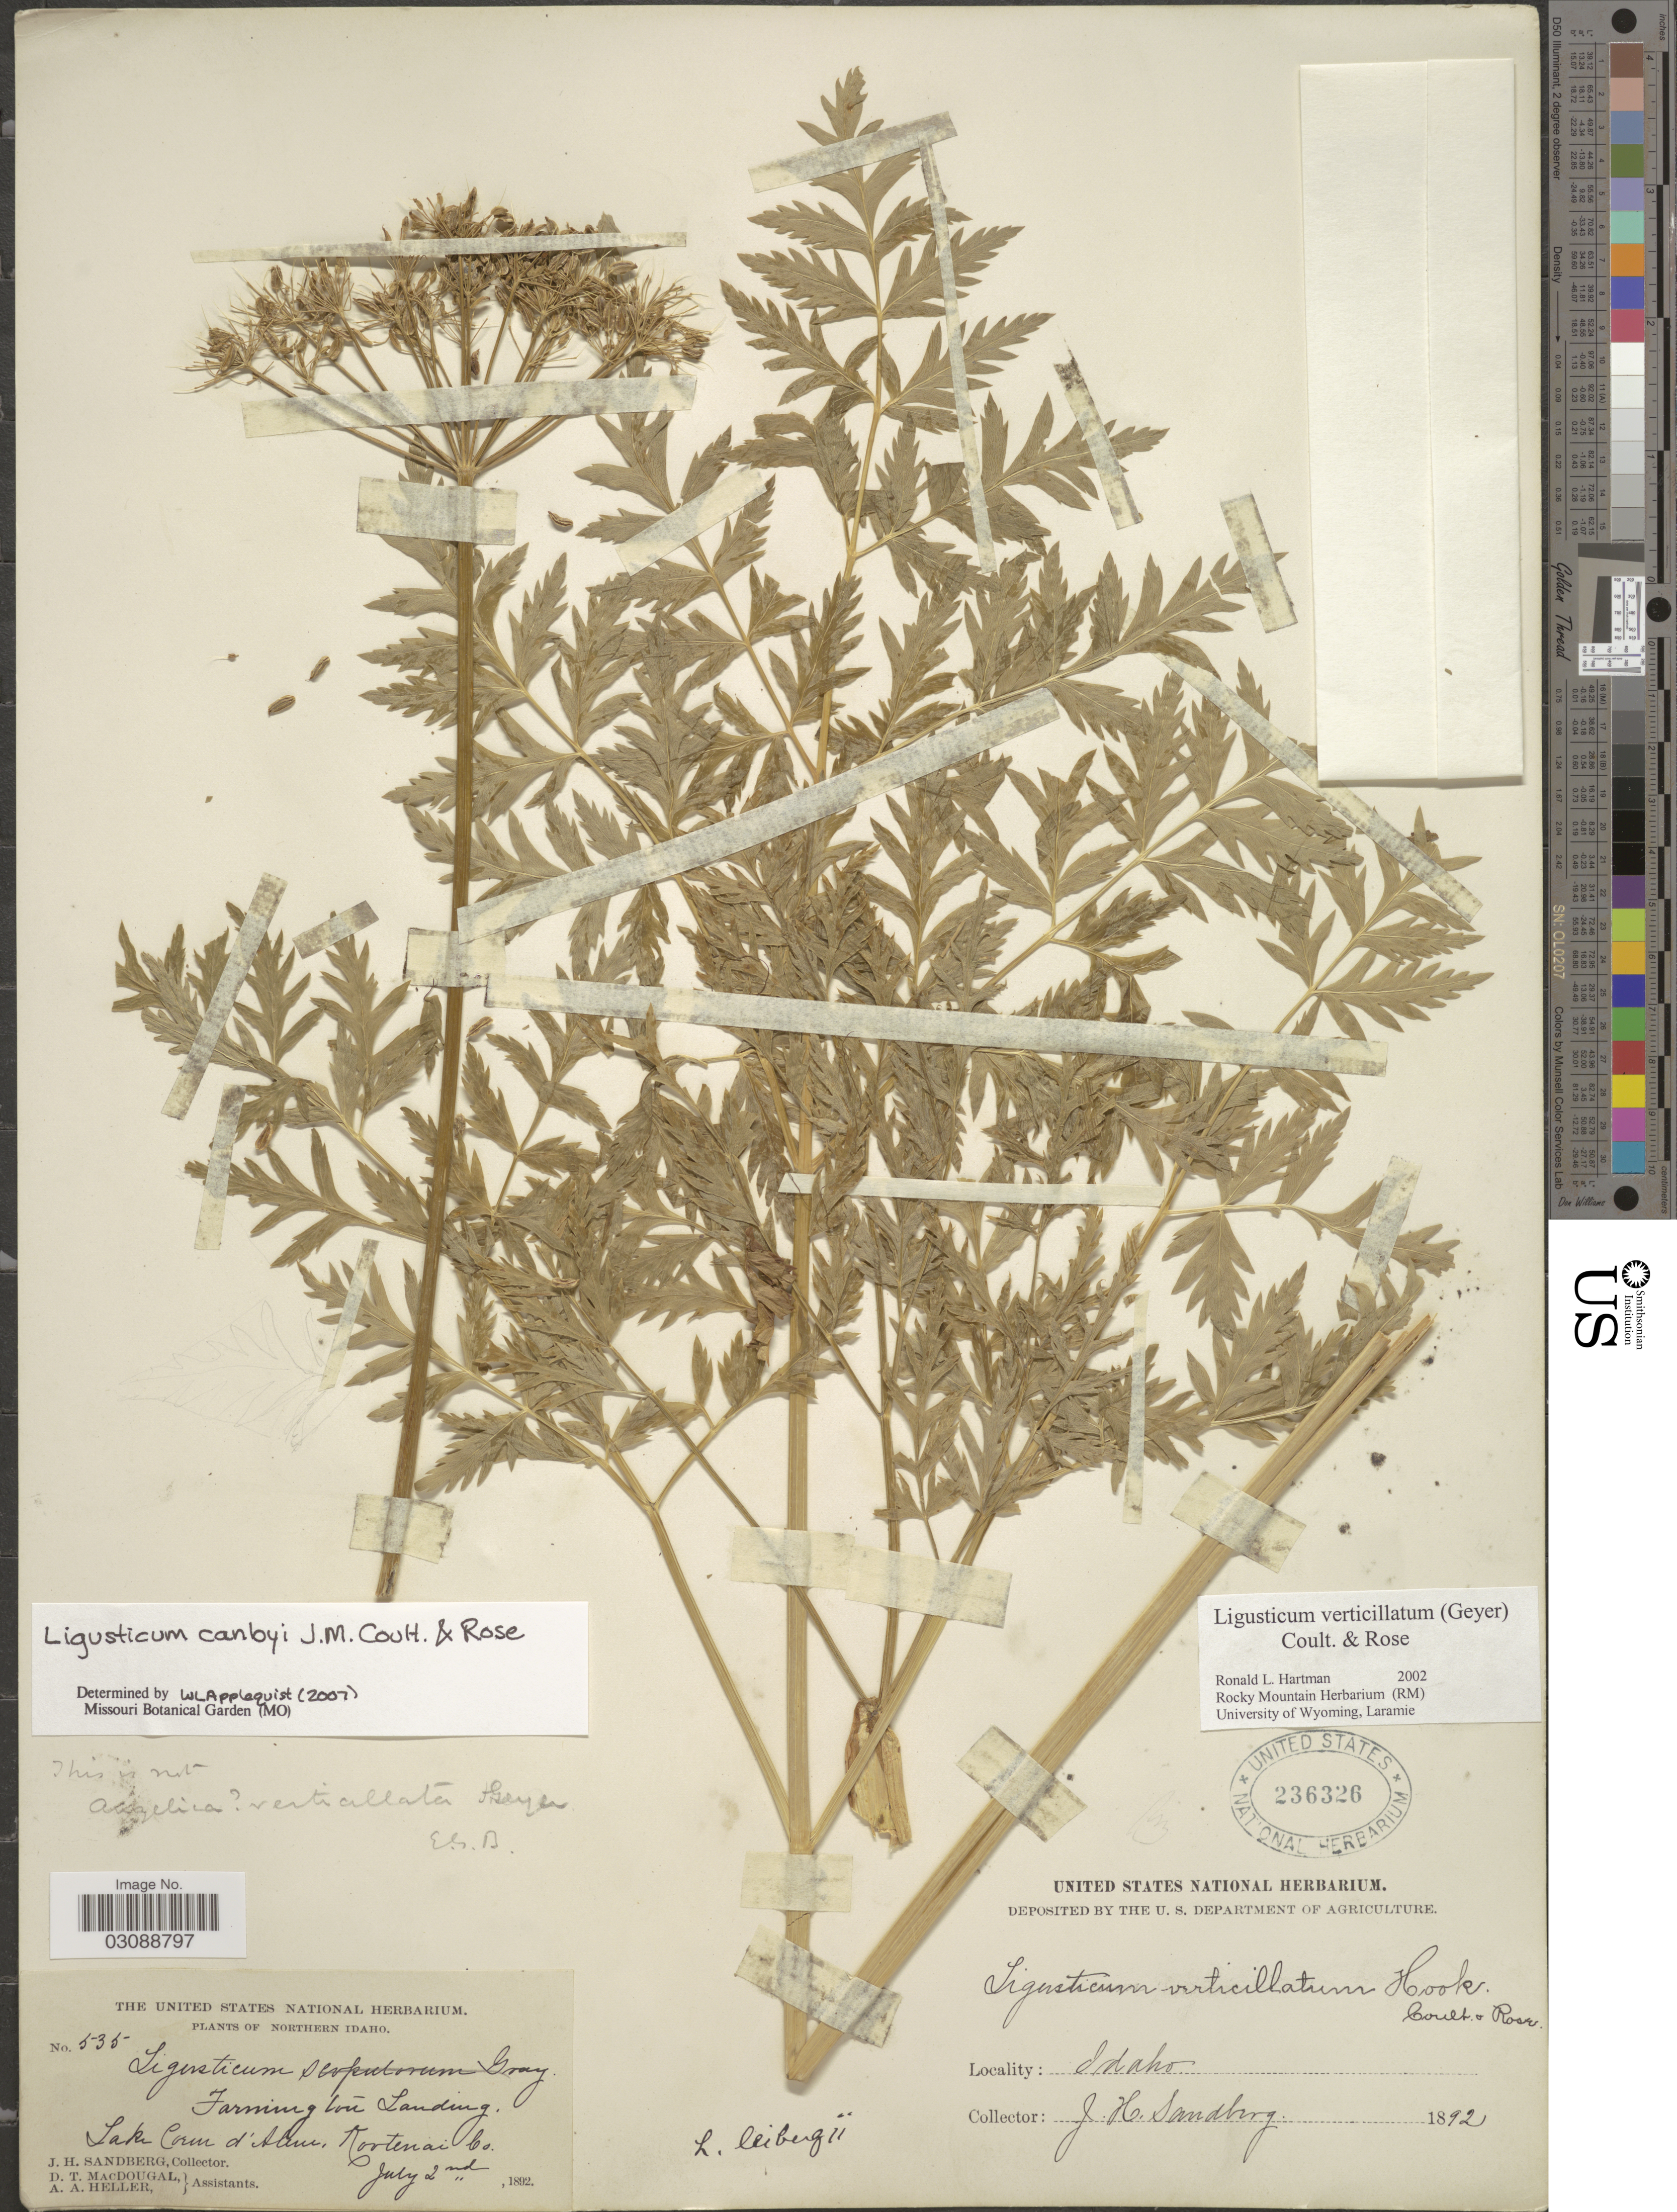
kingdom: Plantae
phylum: Tracheophyta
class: Magnoliopsida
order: Apiales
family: Apiaceae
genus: Ligusticum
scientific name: Ligusticum canbyi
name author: J.M. Coult. & Rose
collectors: J. H. Sandberg, D. T. MacDougal & A. A. Heller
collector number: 535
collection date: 1892-07-02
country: United States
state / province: Idaho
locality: Northern Idaho. Farmington Landing. Lake Coeur d'Alene, Kootenai Co.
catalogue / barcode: US 236326